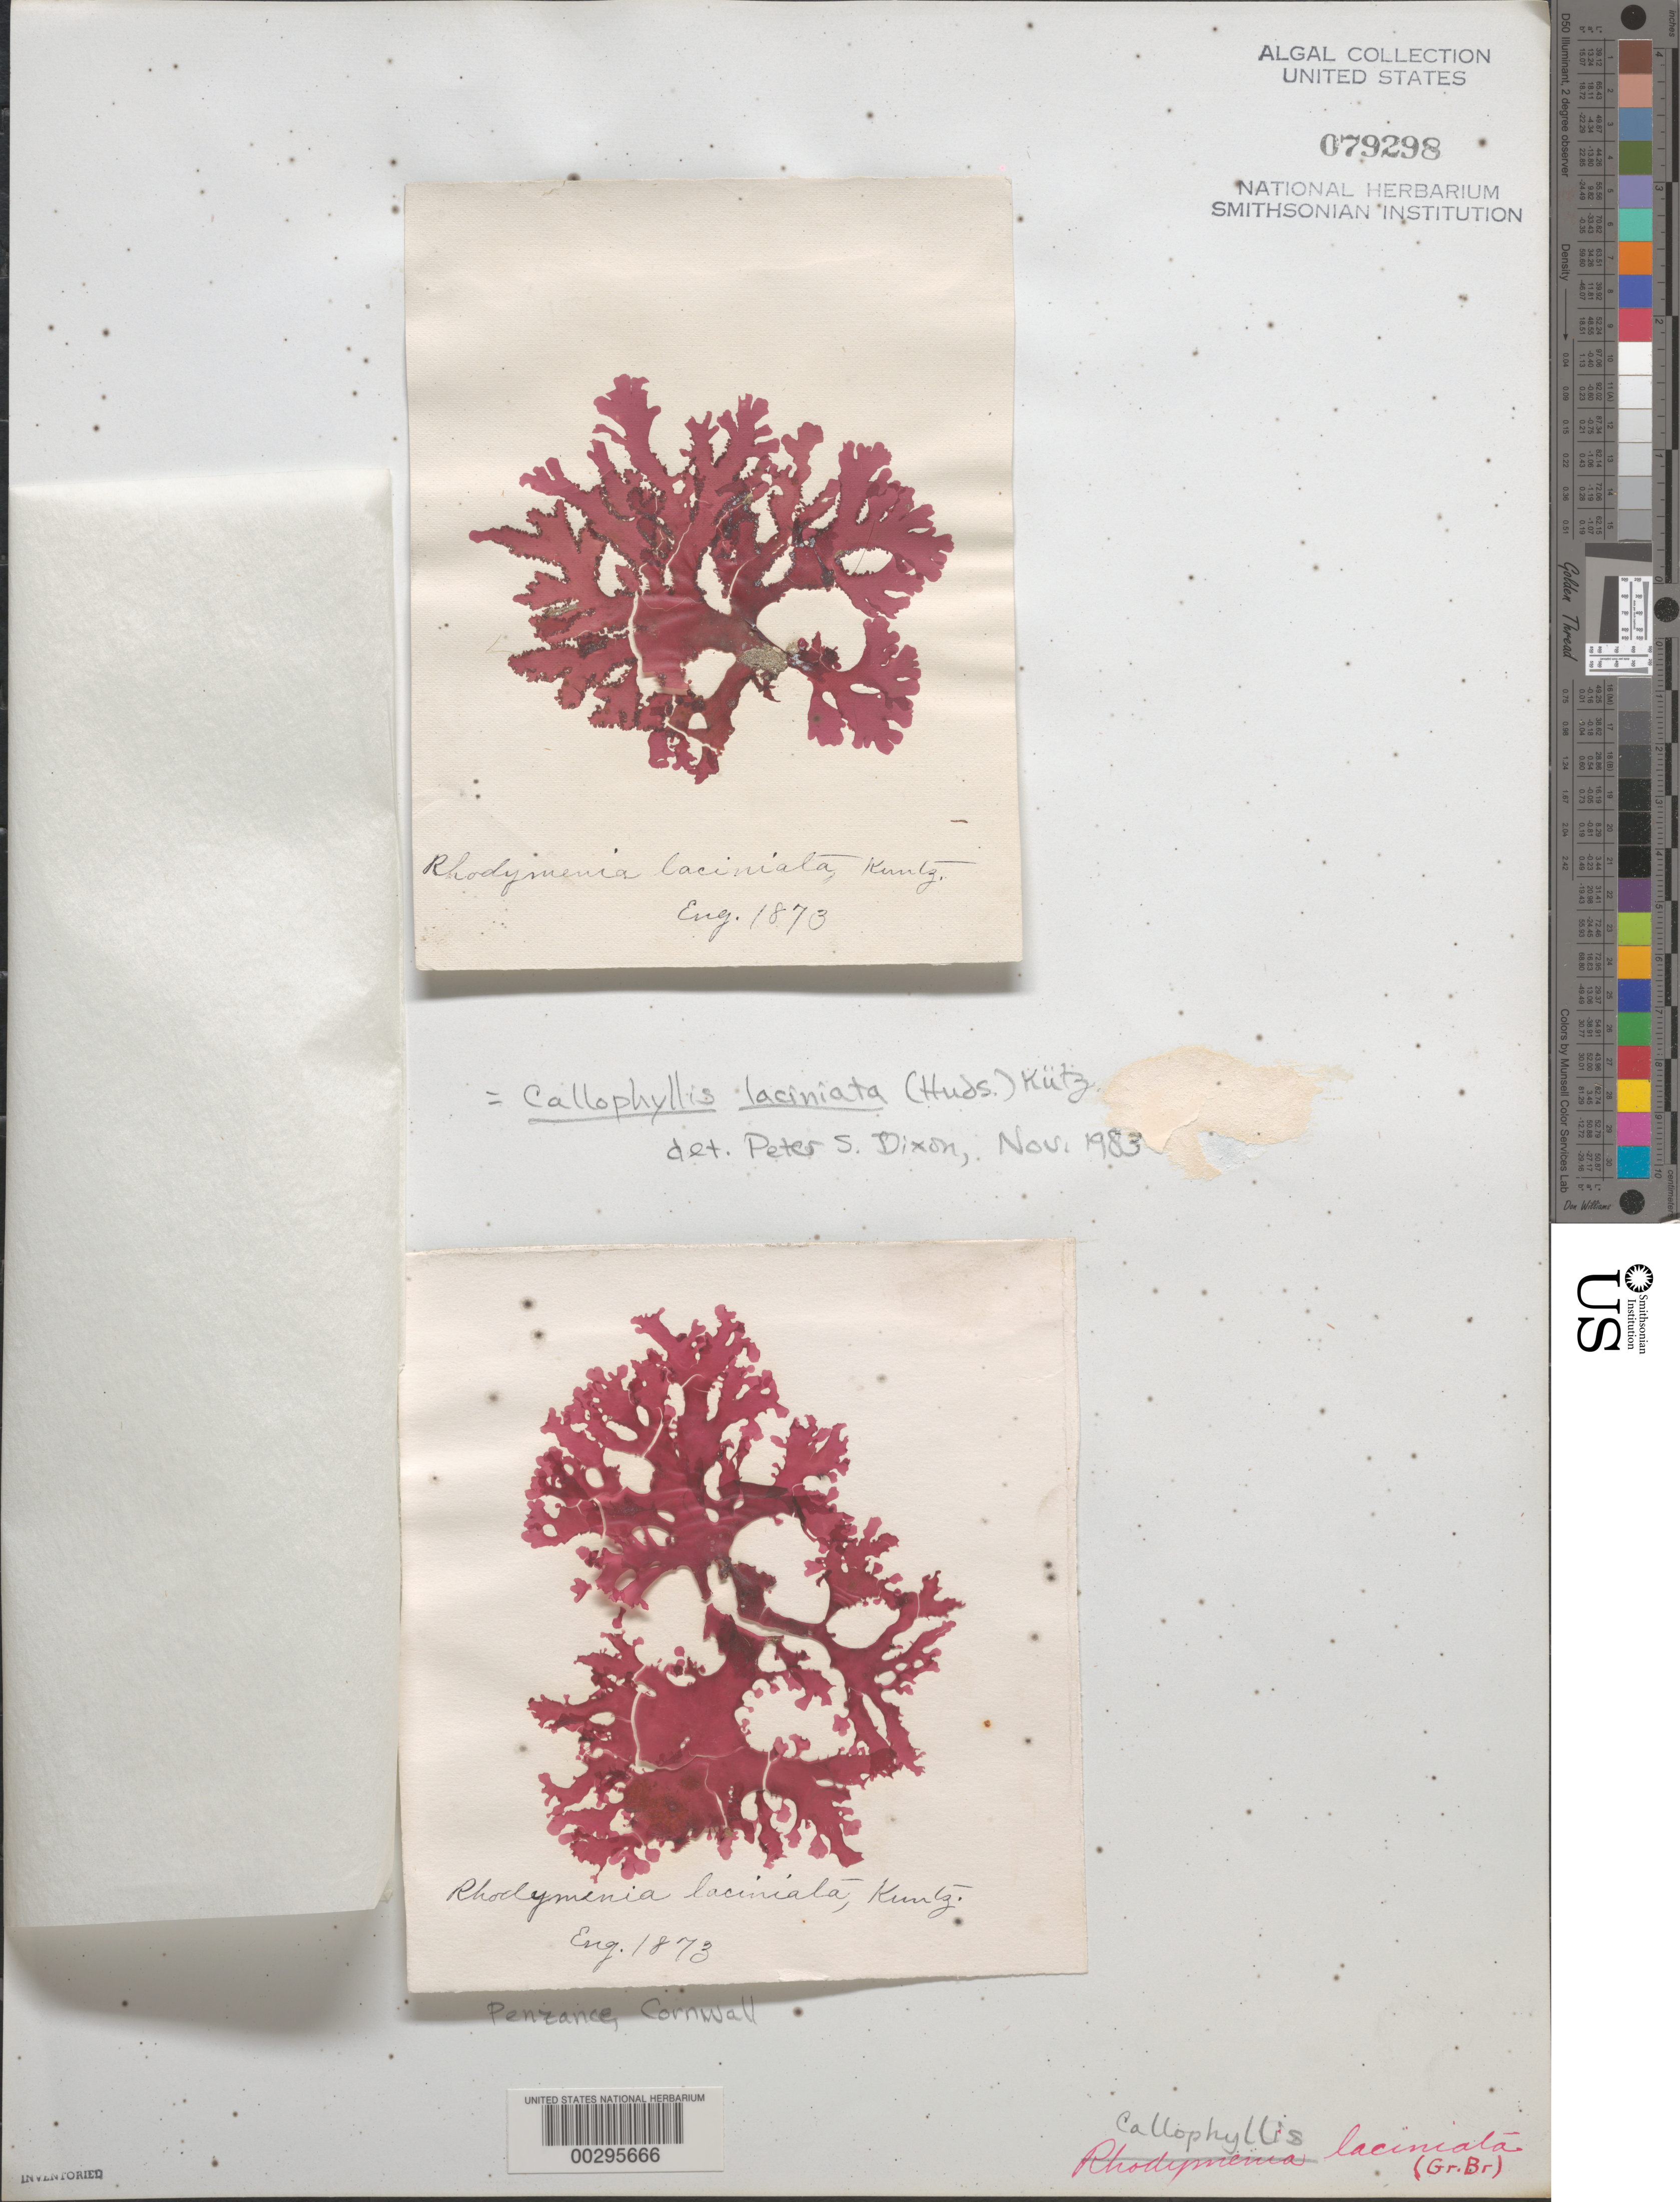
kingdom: Plantae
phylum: Rhodophyta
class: Florideophyceae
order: Gigartinales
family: Kallymeniaceae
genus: Metacallophyllis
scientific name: Metacallophyllis laciniata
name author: (Hudson) Vergés & L. Le Gall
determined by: Algae name updating Project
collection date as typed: Oct 1873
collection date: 1873-10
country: United Kingdom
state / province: England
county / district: Cornwall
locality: Penzance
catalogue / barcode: US 79298